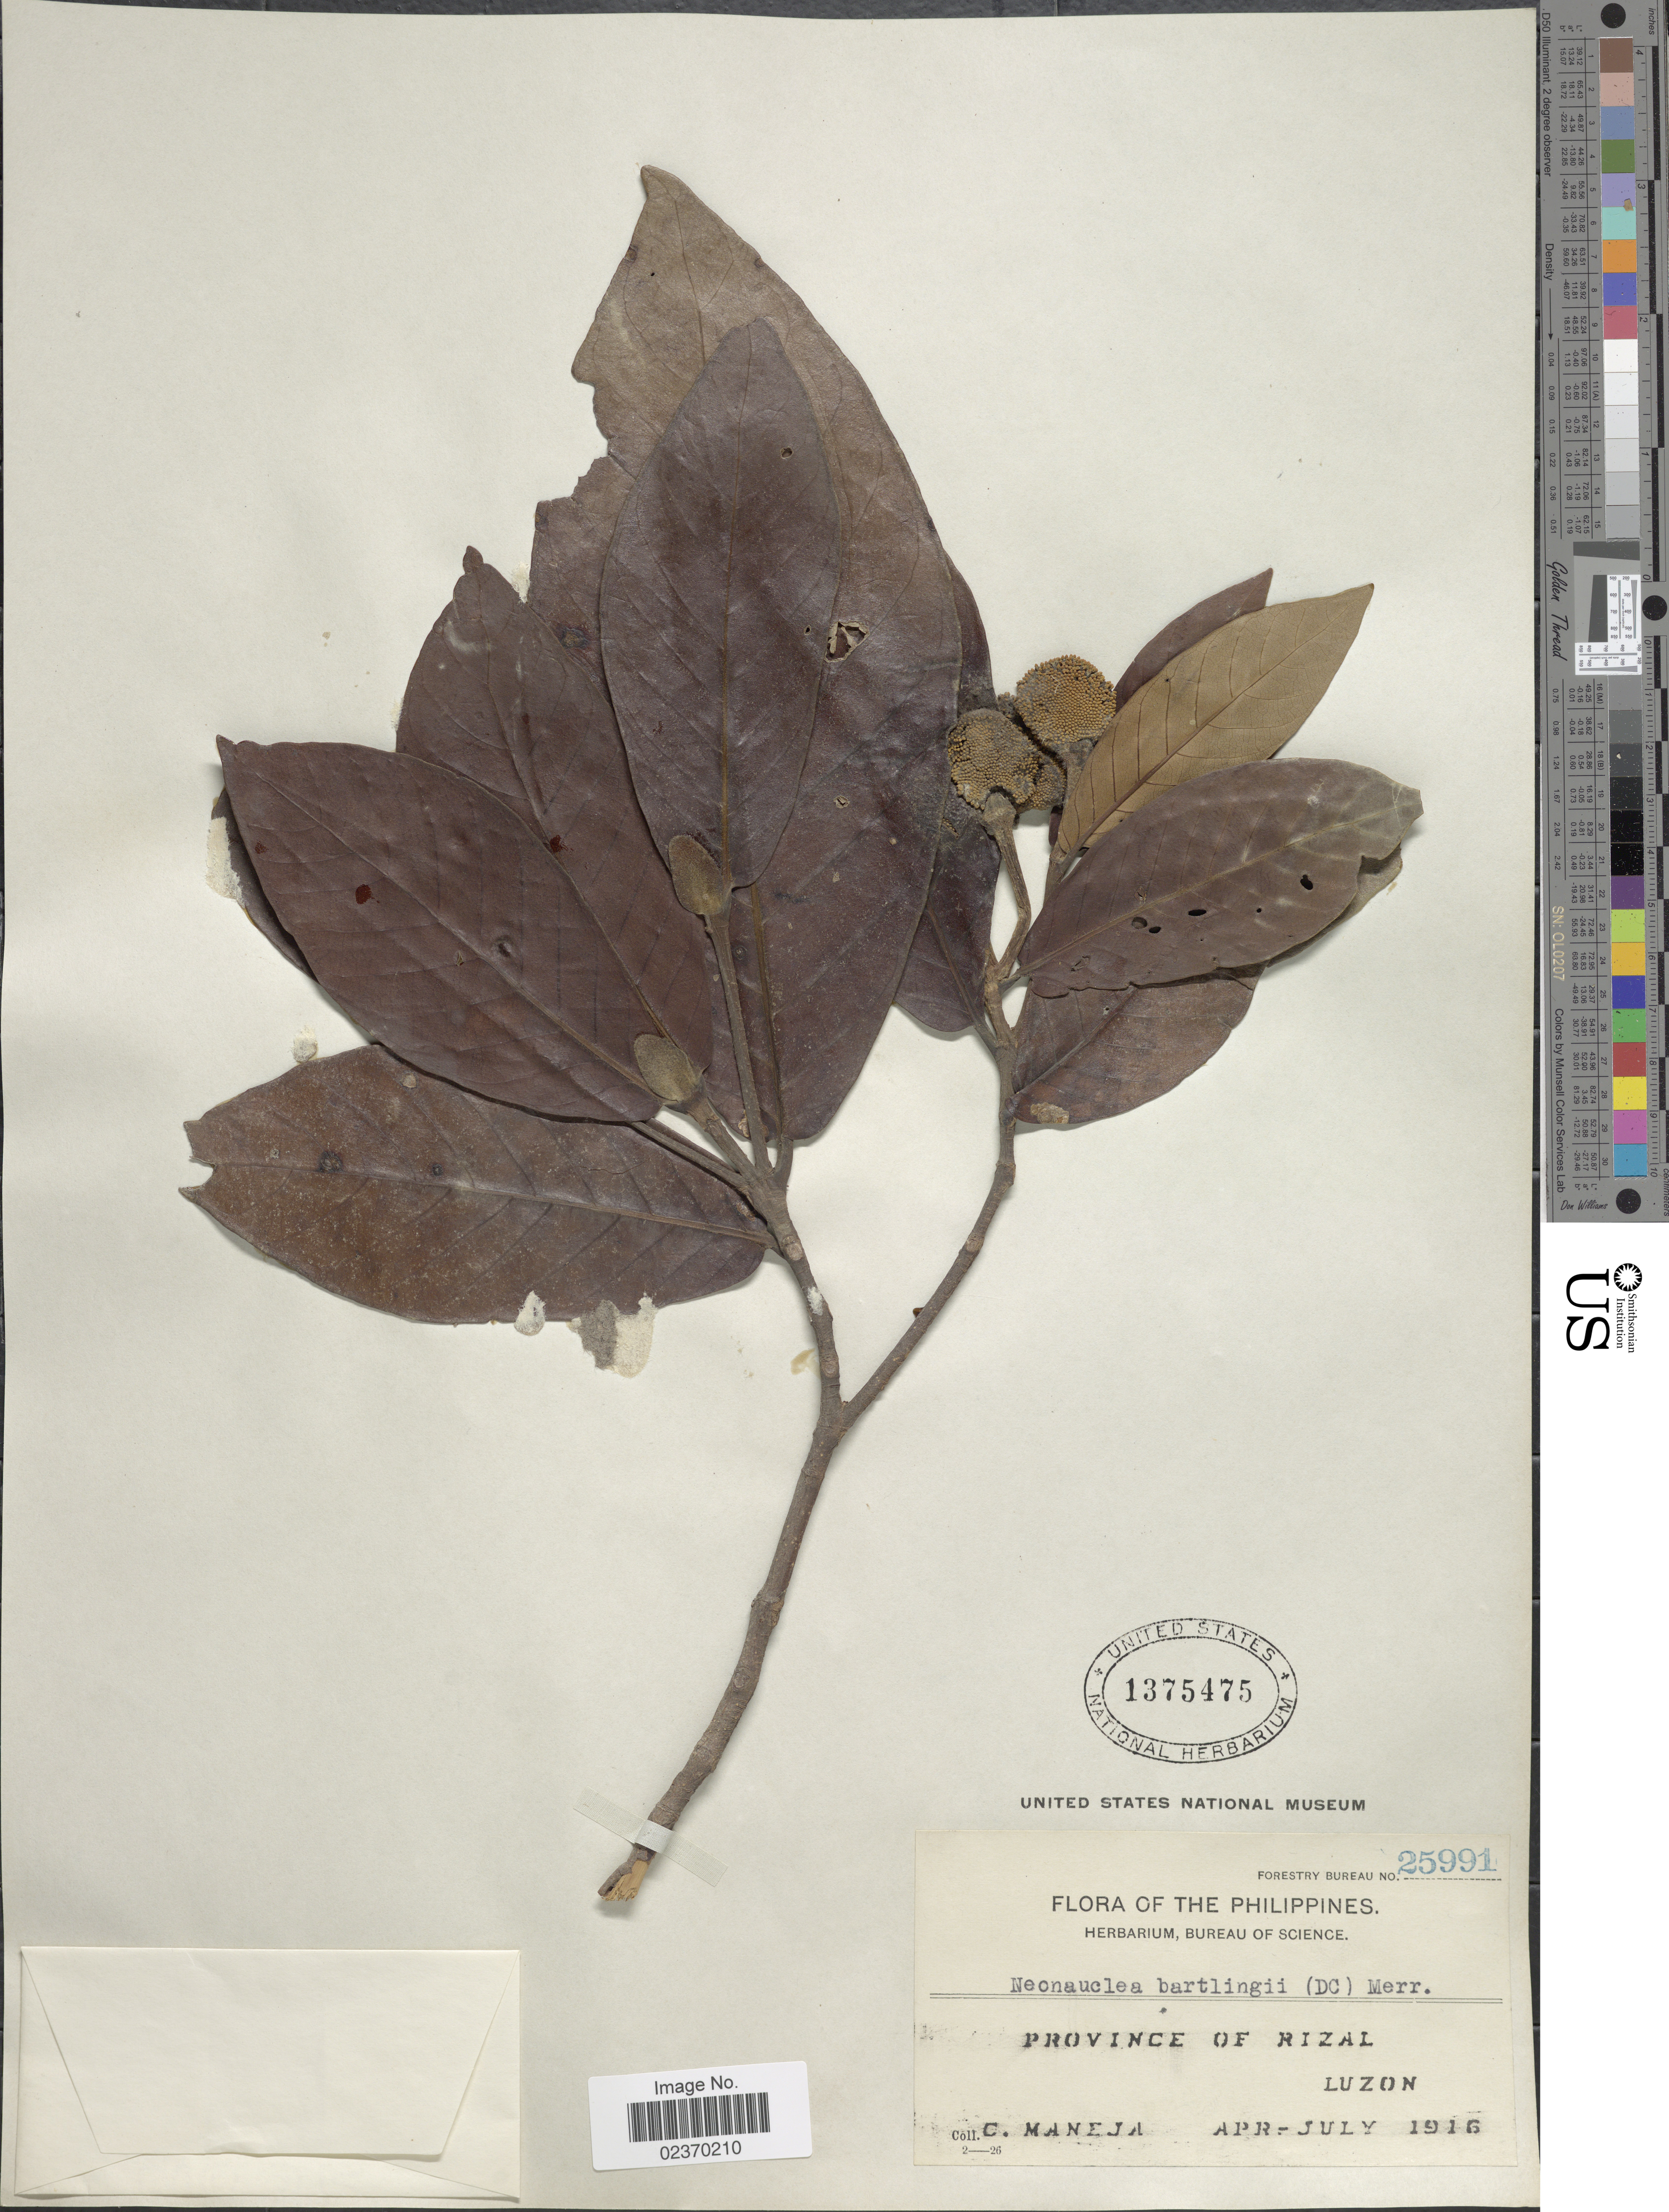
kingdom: Plantae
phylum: Tracheophyta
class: Magnoliopsida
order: Gentianales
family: Rubiaceae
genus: Neonauclea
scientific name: Neonauclea bartlingii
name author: (DC.) Merr.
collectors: C. Maneja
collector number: Forestry Bureau 25991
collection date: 1916-04/1916-07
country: Philippines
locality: Province of Rizal, Luzon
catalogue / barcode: US 1375475